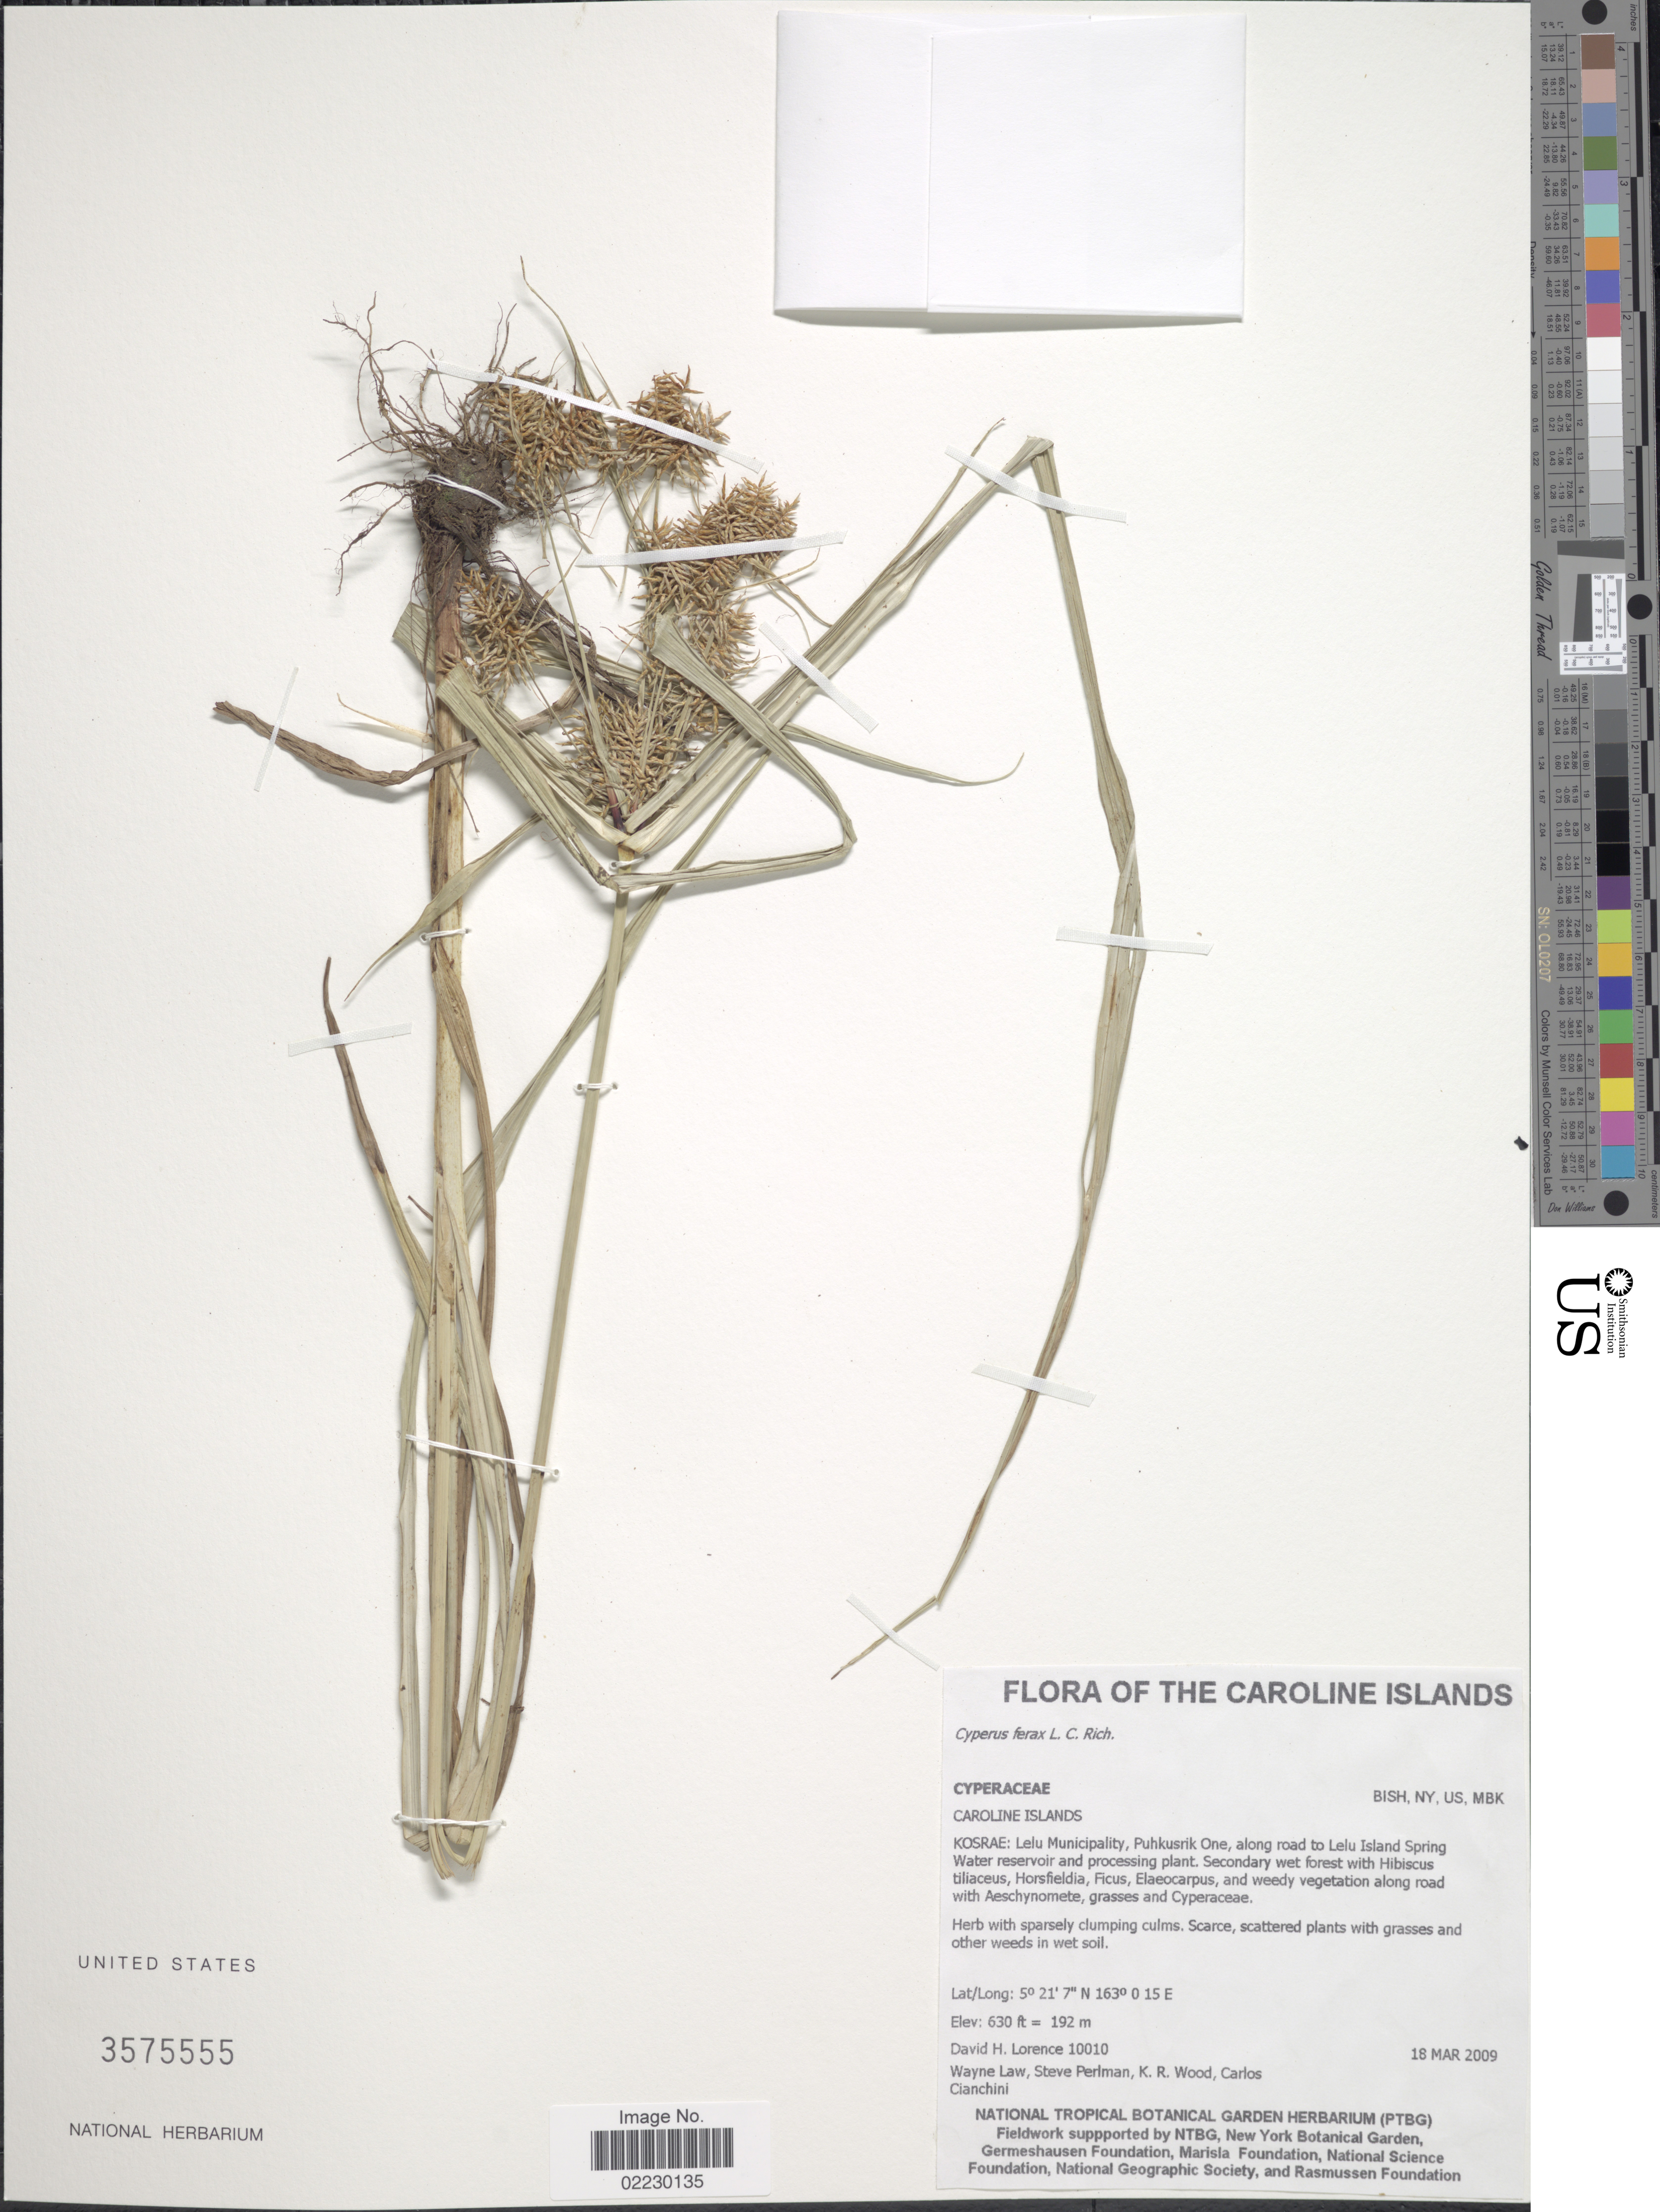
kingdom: Plantae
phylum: Tracheophyta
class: Liliopsida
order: Poales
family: Cyperaceae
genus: Cyperus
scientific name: Cyperus odoratus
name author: L.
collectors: D. Lorence, W. Law, S. Perlman, K. R. Wood & C. Cianchini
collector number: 10010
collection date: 2009-03-18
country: Micronesia, Federated States of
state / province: Kosrae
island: Lelu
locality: The Caroline Islands, Lelu Municipality, Puhkusrik One, along road to Lelu Island Spring Water reservoir and processing plant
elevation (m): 192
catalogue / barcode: US 3575555